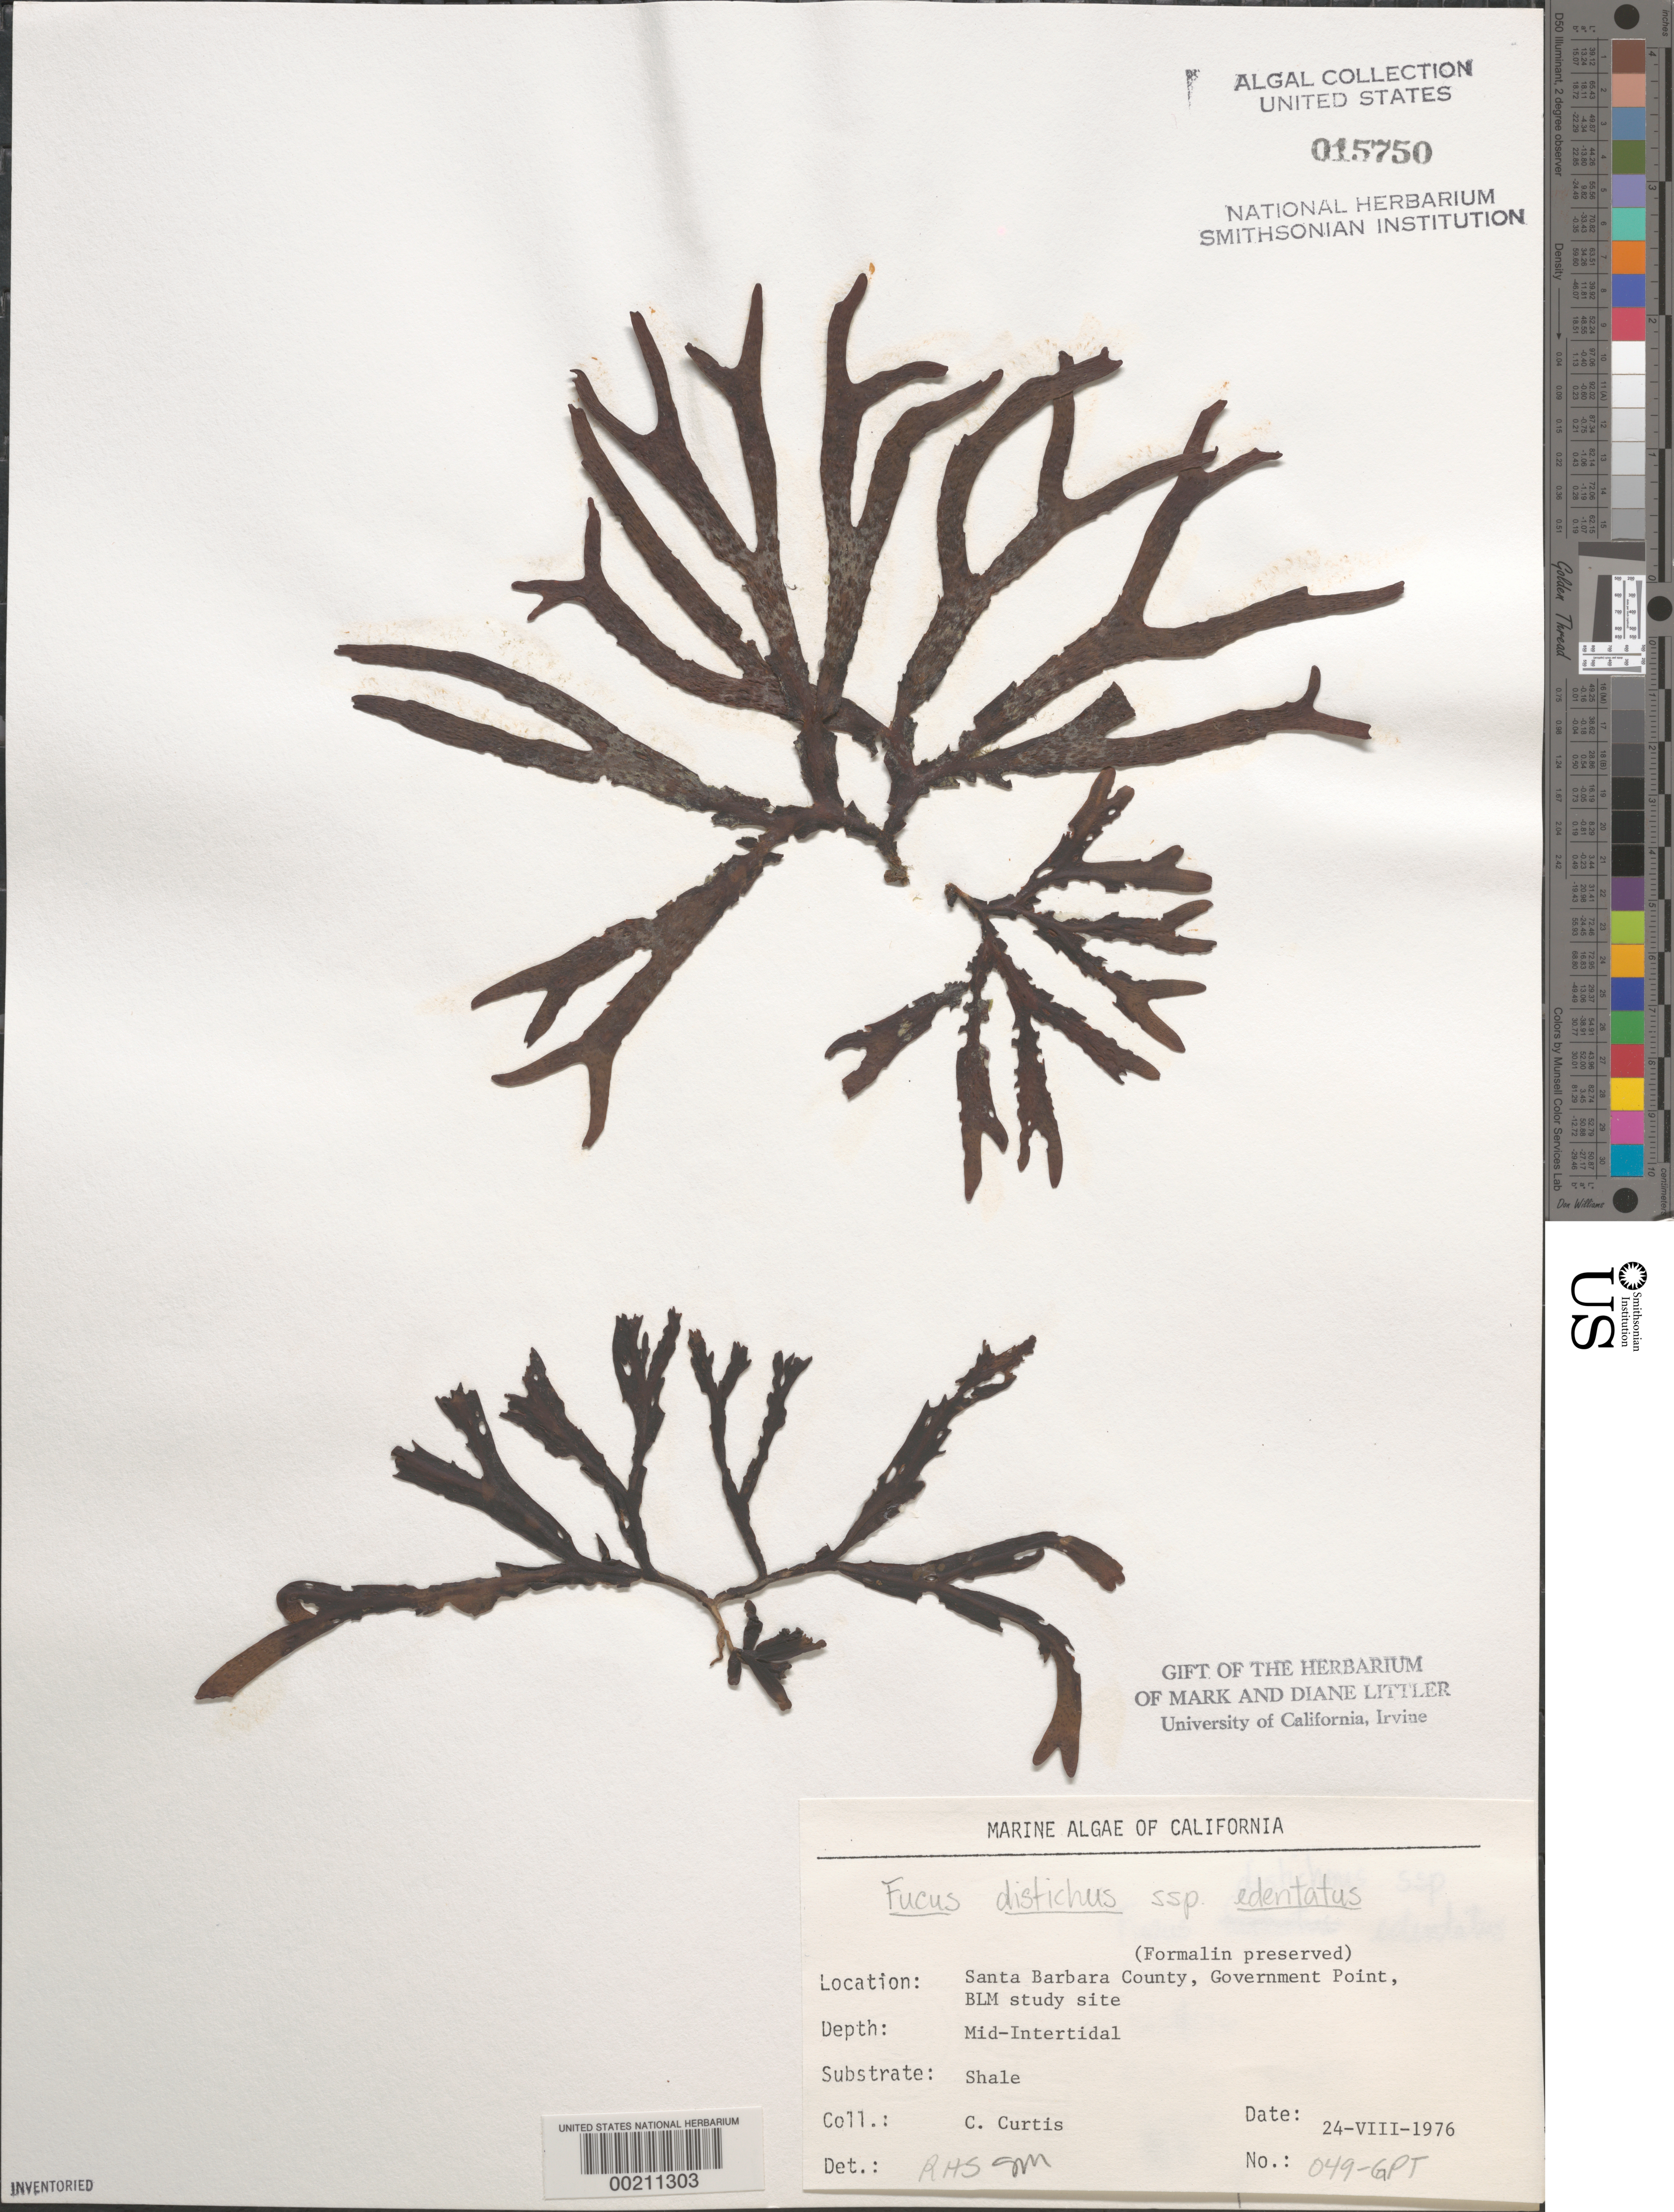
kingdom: Chromista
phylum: Ochrophyta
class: Phaeophyceae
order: Fucales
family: Fucaceae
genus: Fucus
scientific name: Fucus distichus subsp. edentatus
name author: (Bach. Pyl.) H.T. Powell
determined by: Sims, Robert H.; Murray, S. N.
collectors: C. Curtis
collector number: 049-gpt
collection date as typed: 24 Aug 1976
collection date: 1976-08-24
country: United States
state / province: California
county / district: Santa Barbara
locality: Government Point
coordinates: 34 26'31"N, 120 24'06"W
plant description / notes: BLM-SOCALBIGHT Rocky Intertidal Survey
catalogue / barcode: US 15750